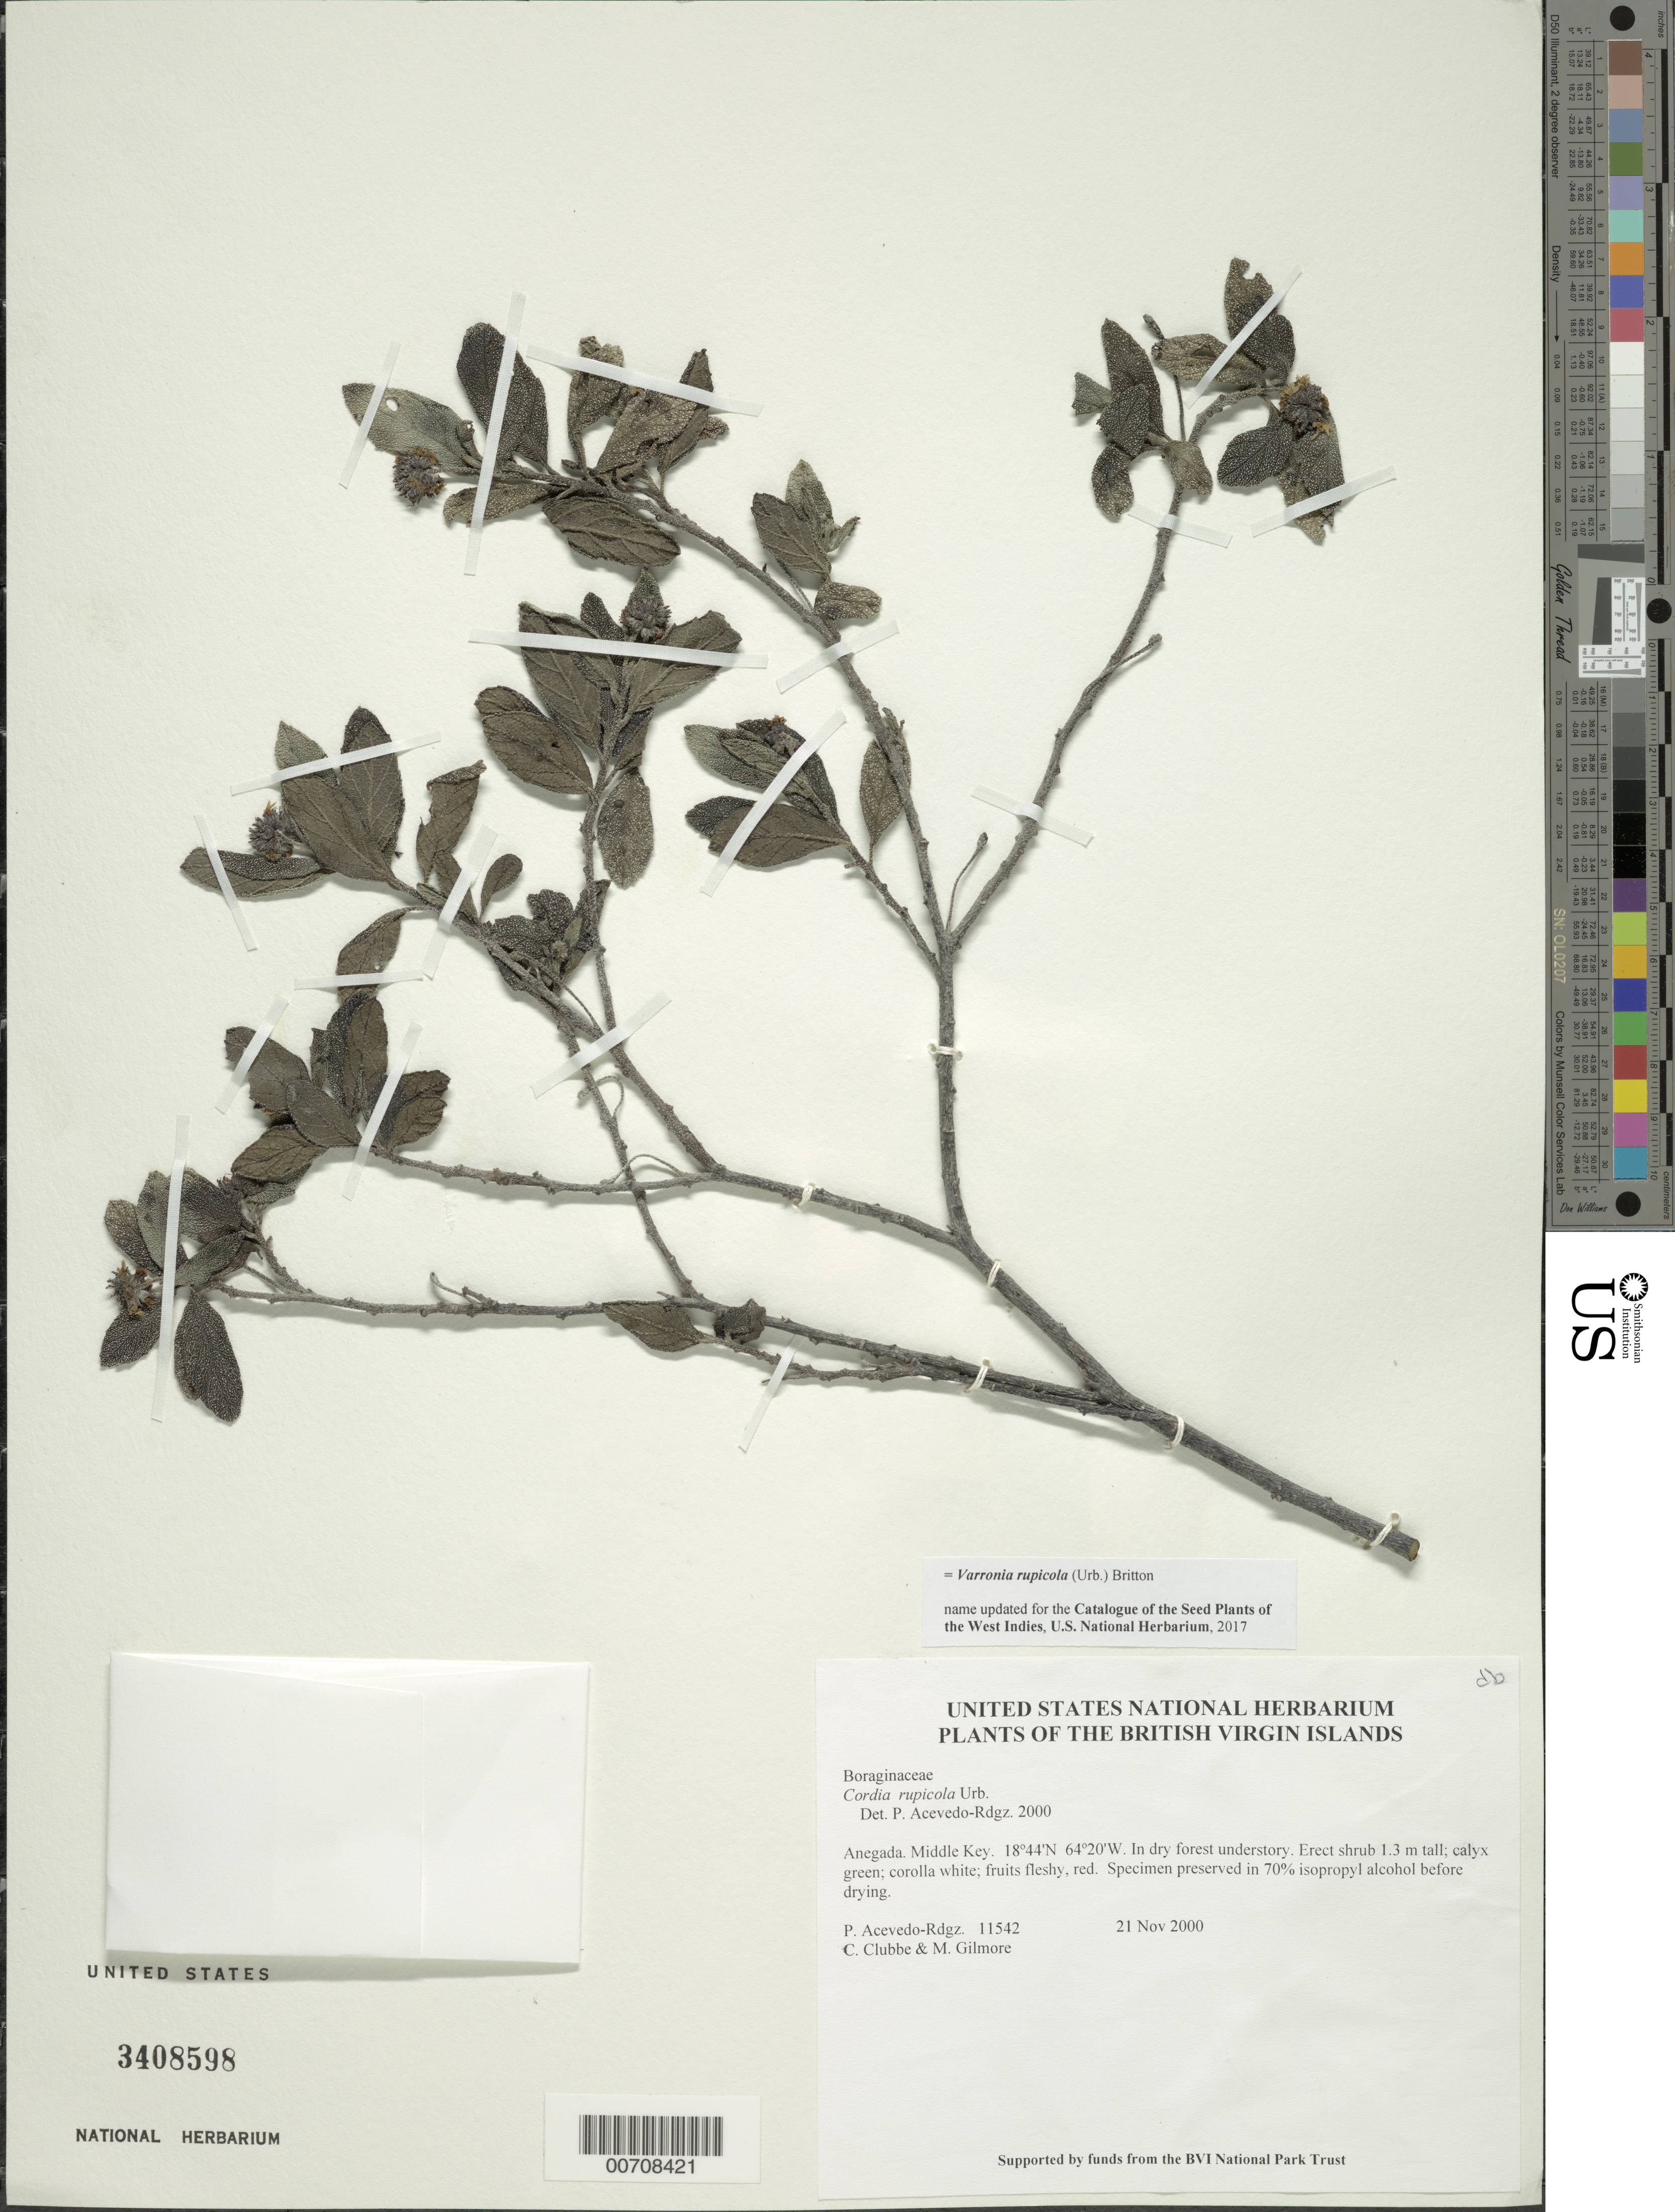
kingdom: Plantae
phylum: Tracheophyta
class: Magnoliopsida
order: Boraginales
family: Cordiaceae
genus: Varronia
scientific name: Varronia rupicola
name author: (Urb.) Britton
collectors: P. Acevedo-Rodr., C. Clubbe & M. Gilmore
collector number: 11542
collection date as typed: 21 Nov 2000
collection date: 2000-11-21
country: British Virgin Islands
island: Anegada I.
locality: Middle Key.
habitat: In dry forest understory.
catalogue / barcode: US 3408598